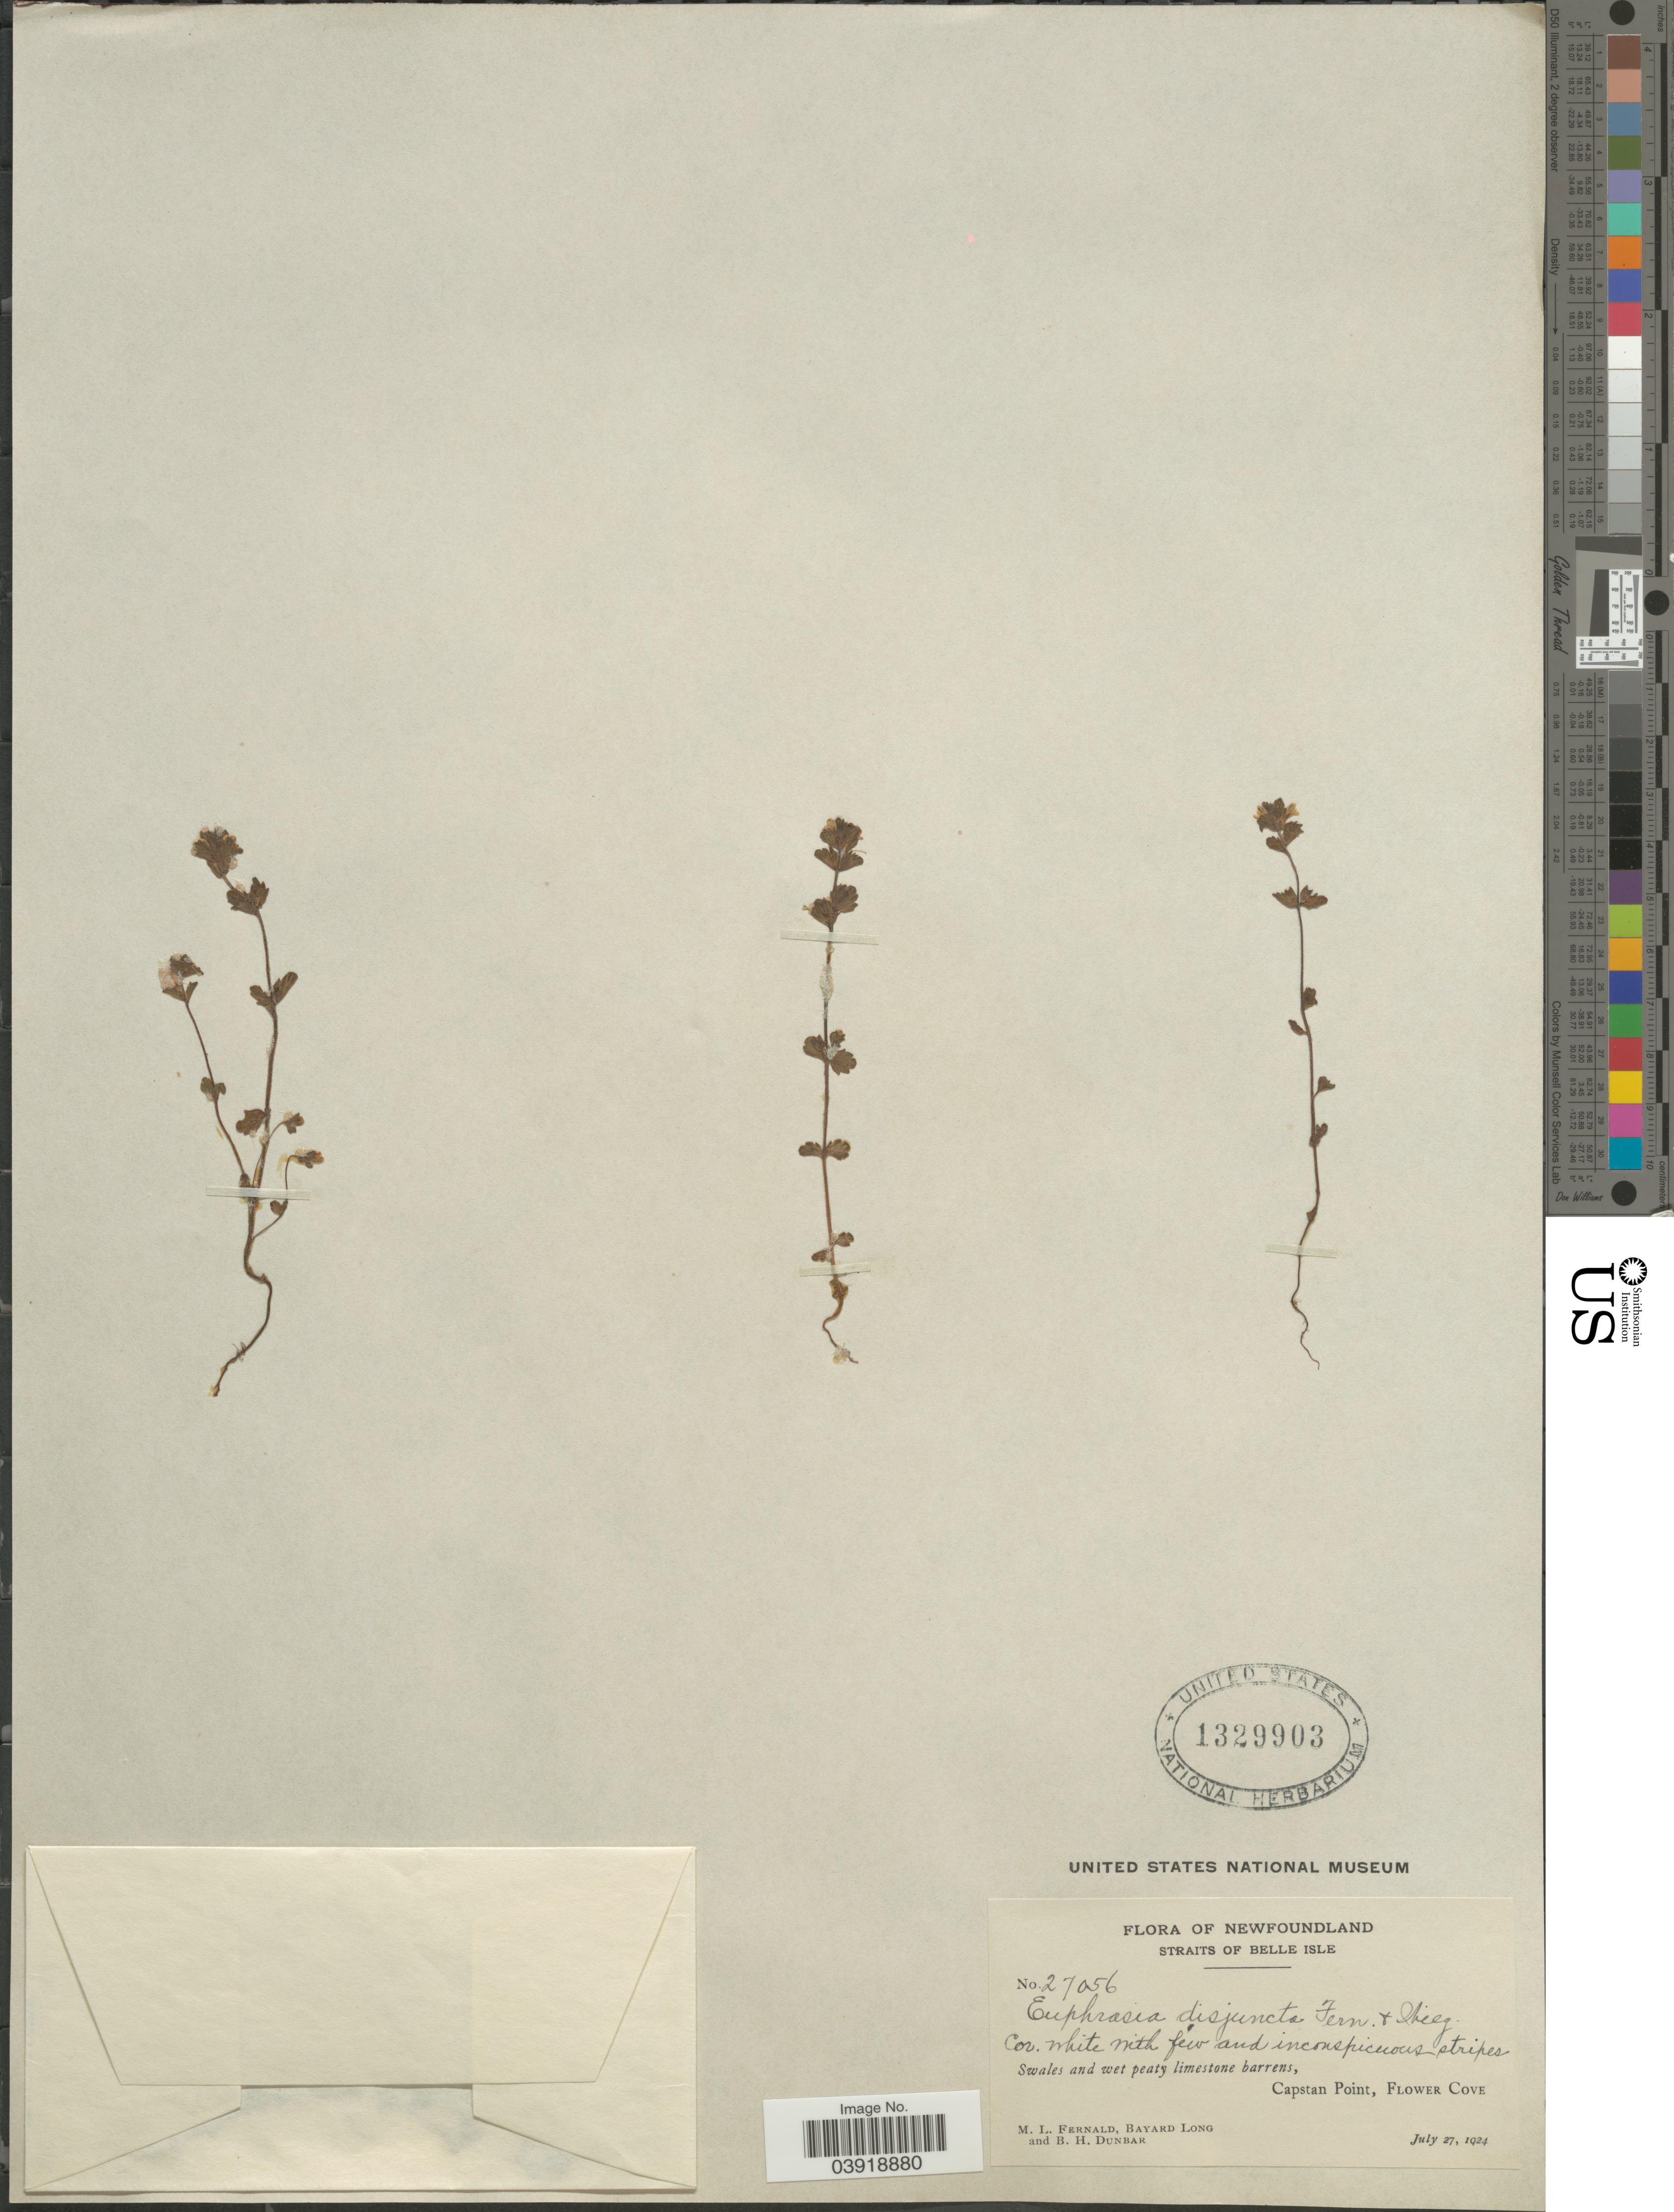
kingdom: Plantae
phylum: Tracheophyta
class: Magnoliopsida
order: Lamiales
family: Orobanchaceae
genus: Euphrasia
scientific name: Euphrasia disjuncta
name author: Fernald & Wiegand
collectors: M. L. Fernald, B. Long & B. Dunbar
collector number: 27056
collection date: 1924-07-27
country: Canada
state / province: Newfoundland and Labrador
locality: Straits of Belle Isle. Capstan Point, Flower Cove.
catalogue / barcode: US 1329903